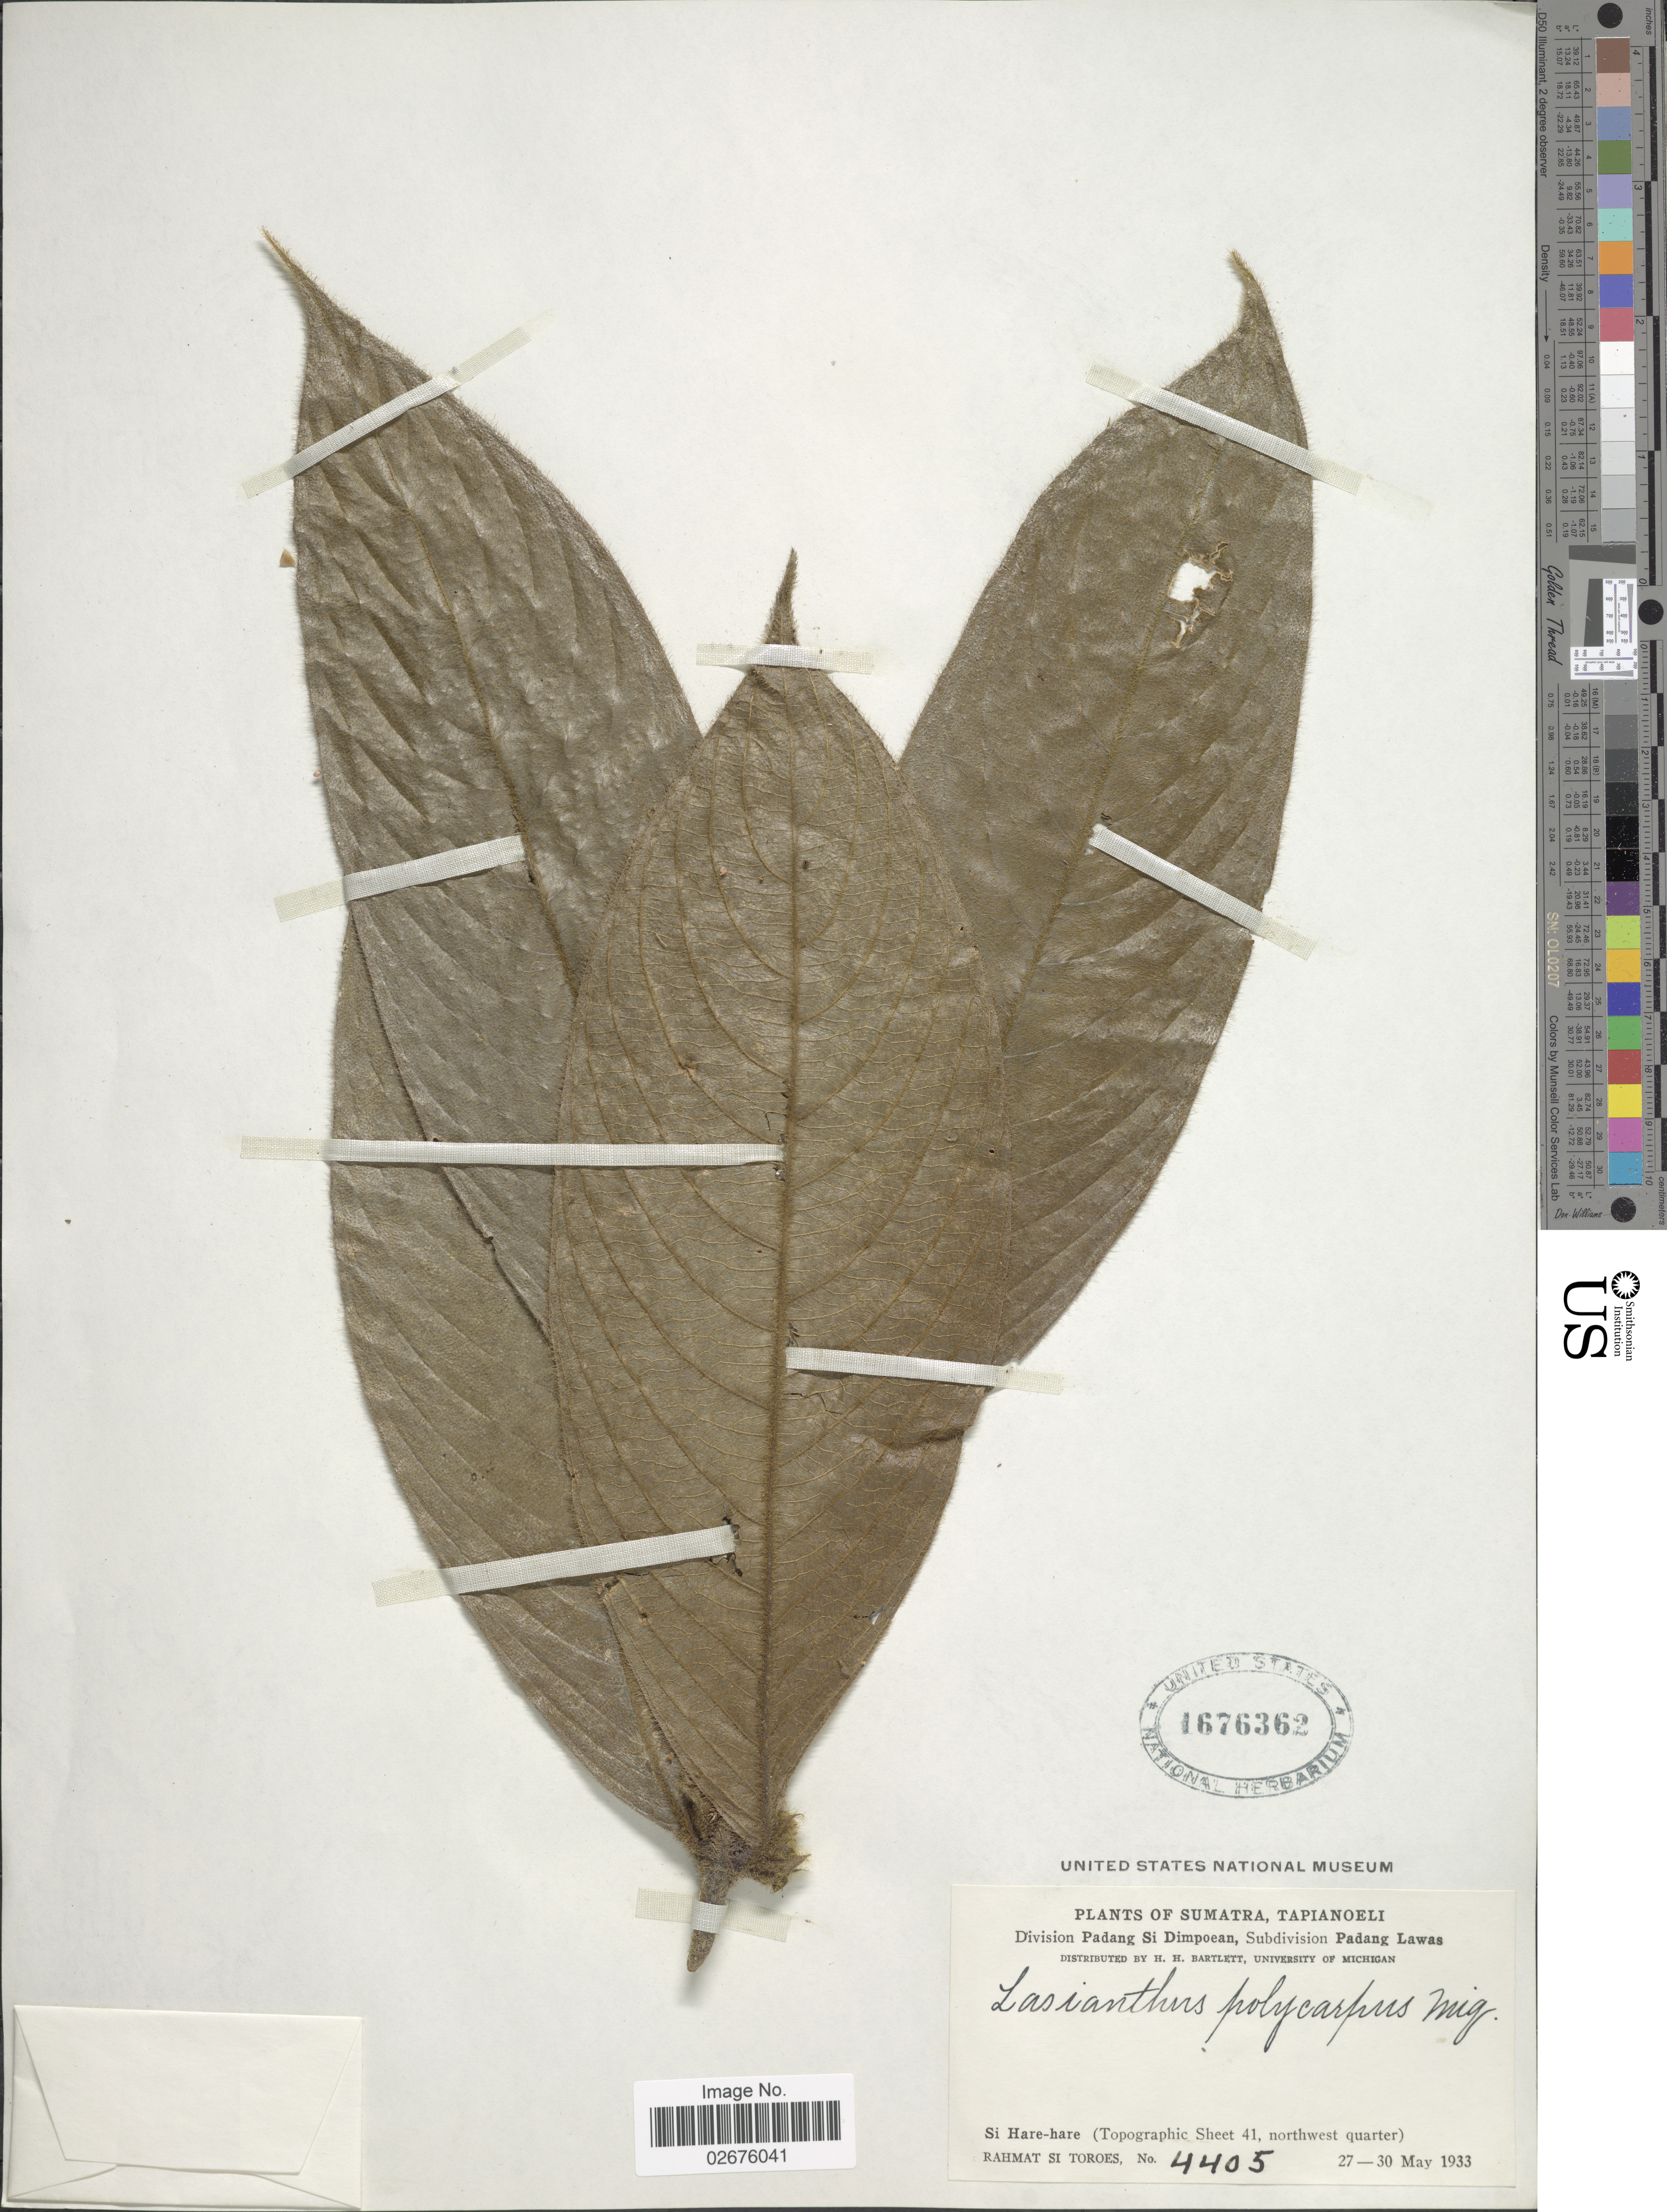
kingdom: Plantae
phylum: Tracheophyta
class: Magnoliopsida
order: Gentianales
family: Rubiaceae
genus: Lasianthus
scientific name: Lasianthus polycarpus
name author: Miq.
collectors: Rahmat Si Boeea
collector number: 4405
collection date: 1933-05-27/1933-05-30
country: Indonesia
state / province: Sumatra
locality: Tapianoeli. Division Padang Si Dimpoean, Subdivision Padang Lawas. Si Hare-hare (Topographic Sheet 41, northwest quarter)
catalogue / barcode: US 1676362